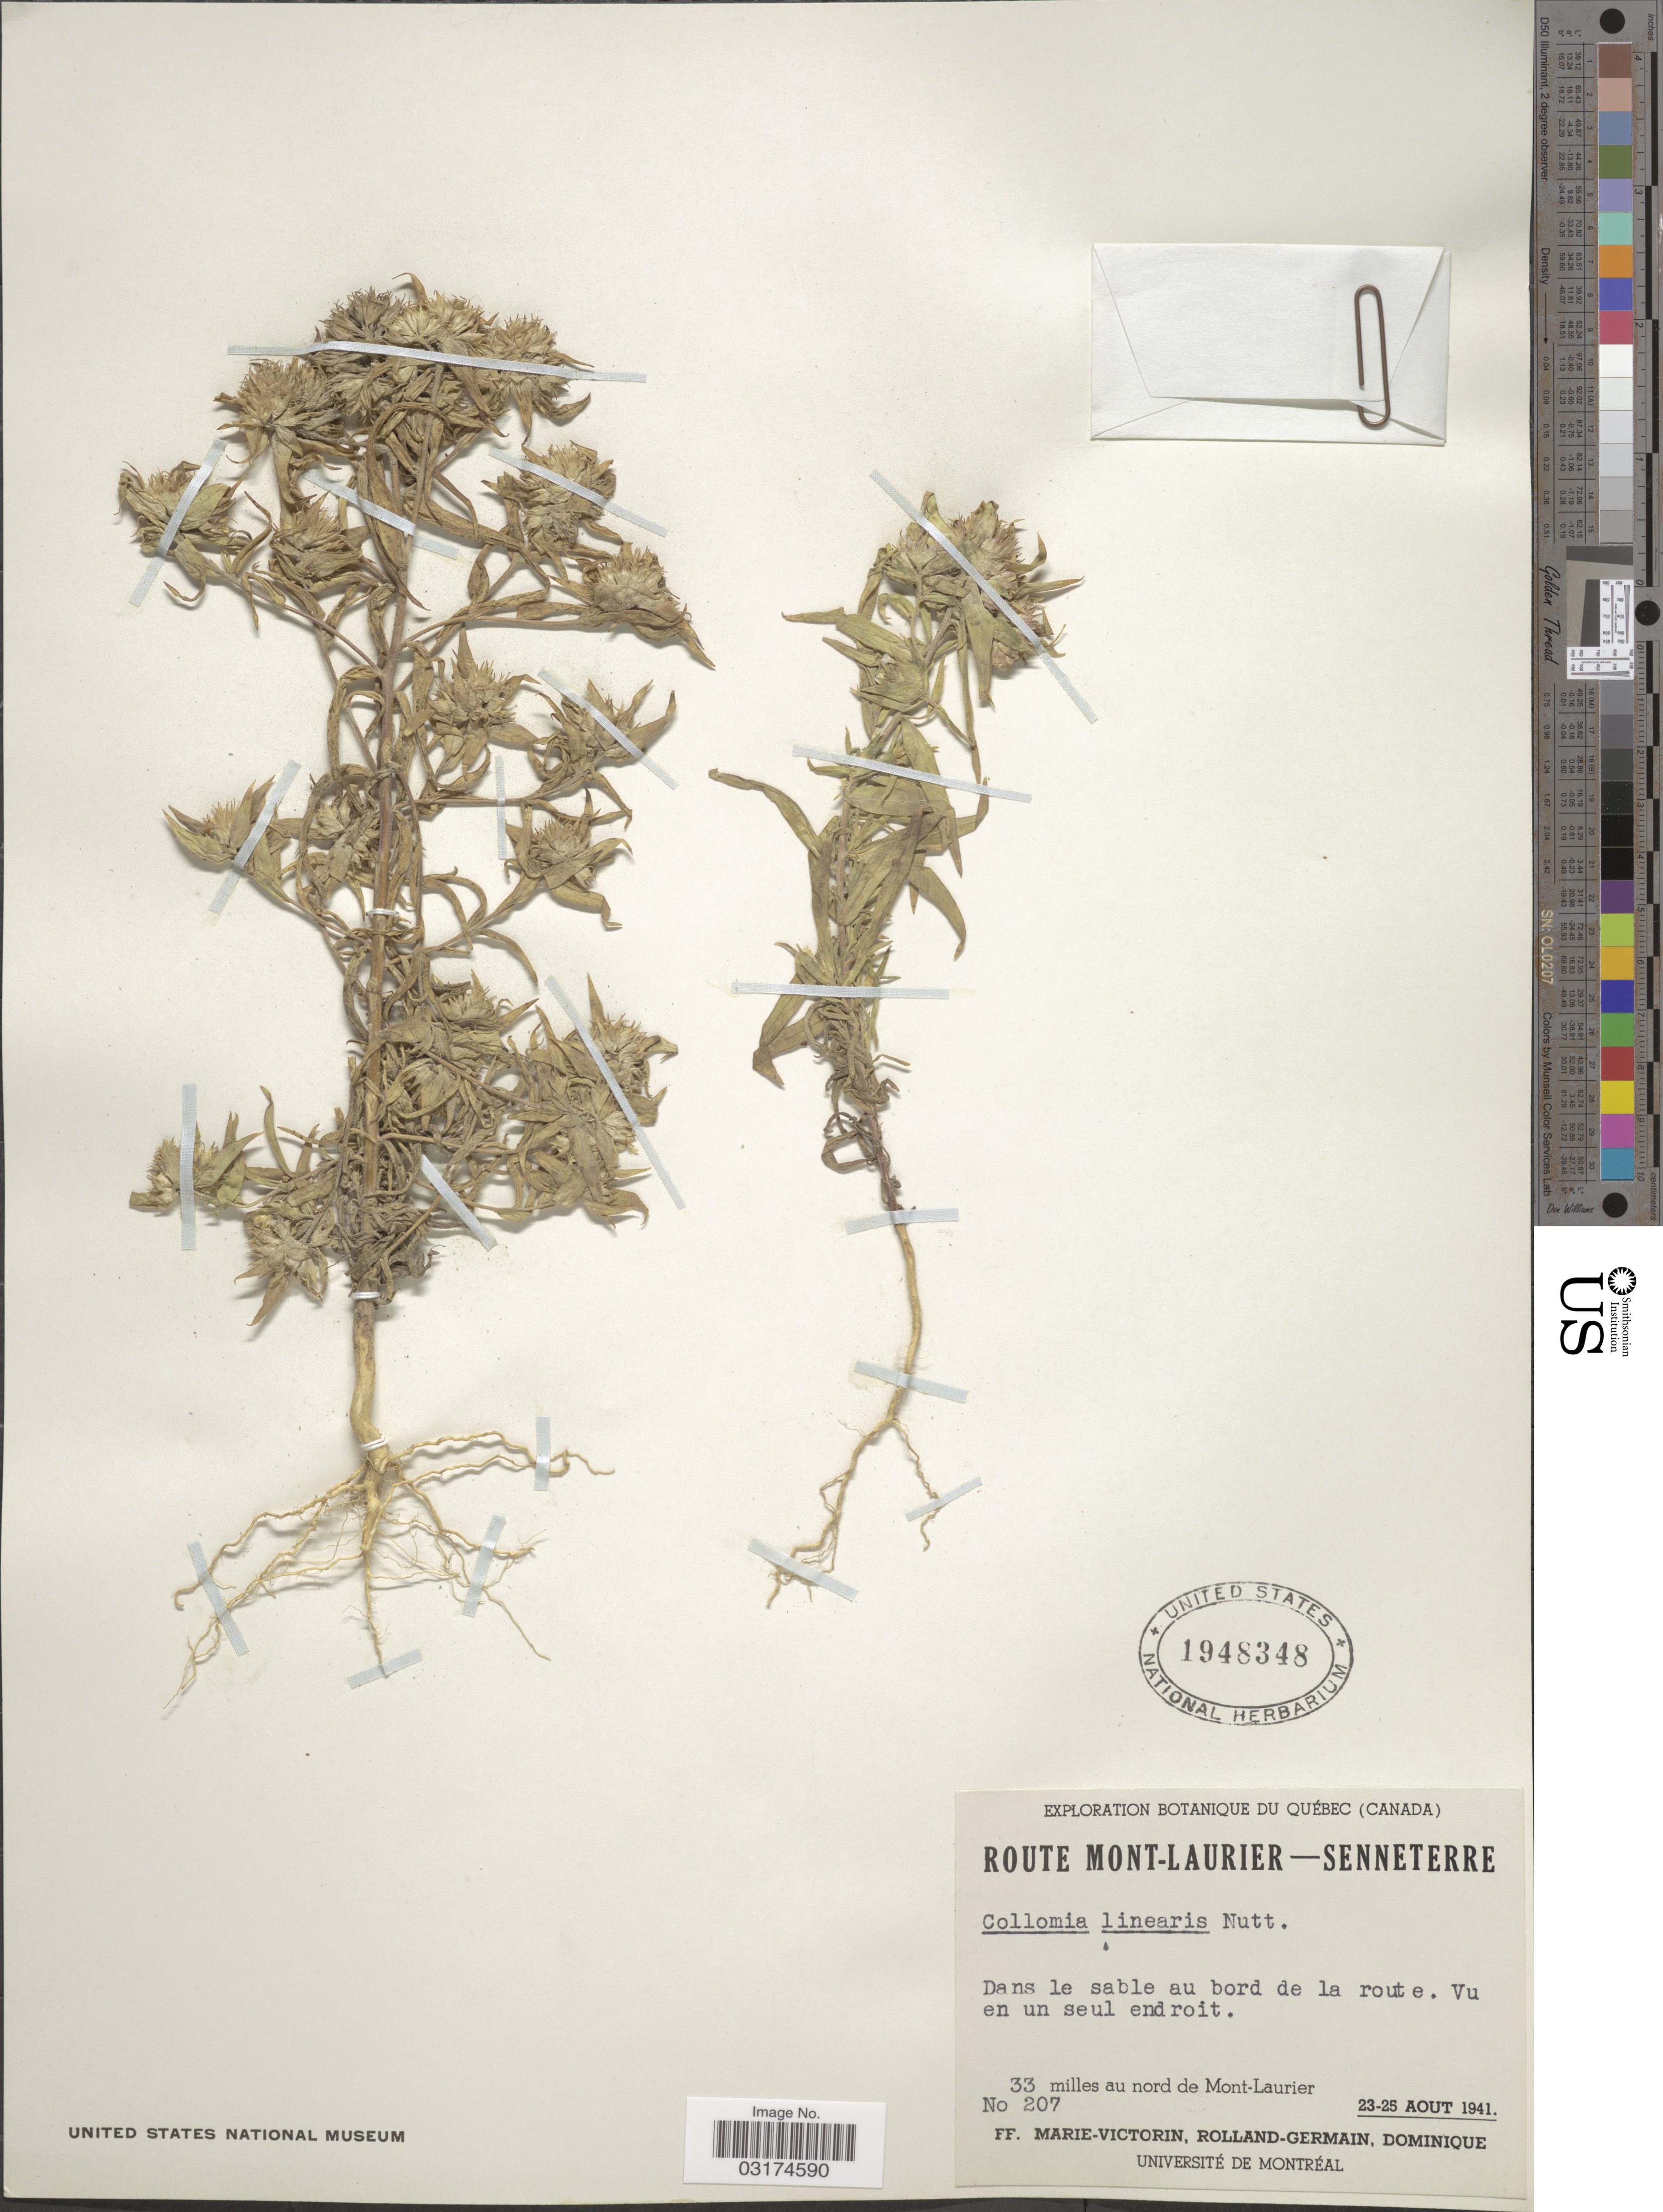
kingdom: Plantae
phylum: Tracheophyta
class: Magnoliopsida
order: Ericales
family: Polemoniaceae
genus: Collomia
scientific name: Collomia linearis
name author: Nutt.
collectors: F. Marie-Victorin, Rolland-Germain & Dominique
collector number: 207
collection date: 1941-08-23/1941-08-25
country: Canada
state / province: Quebec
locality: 33 miles au nord de Mont-Laurier. Route Mont-Laurier-Senneterre.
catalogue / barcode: US 1948348